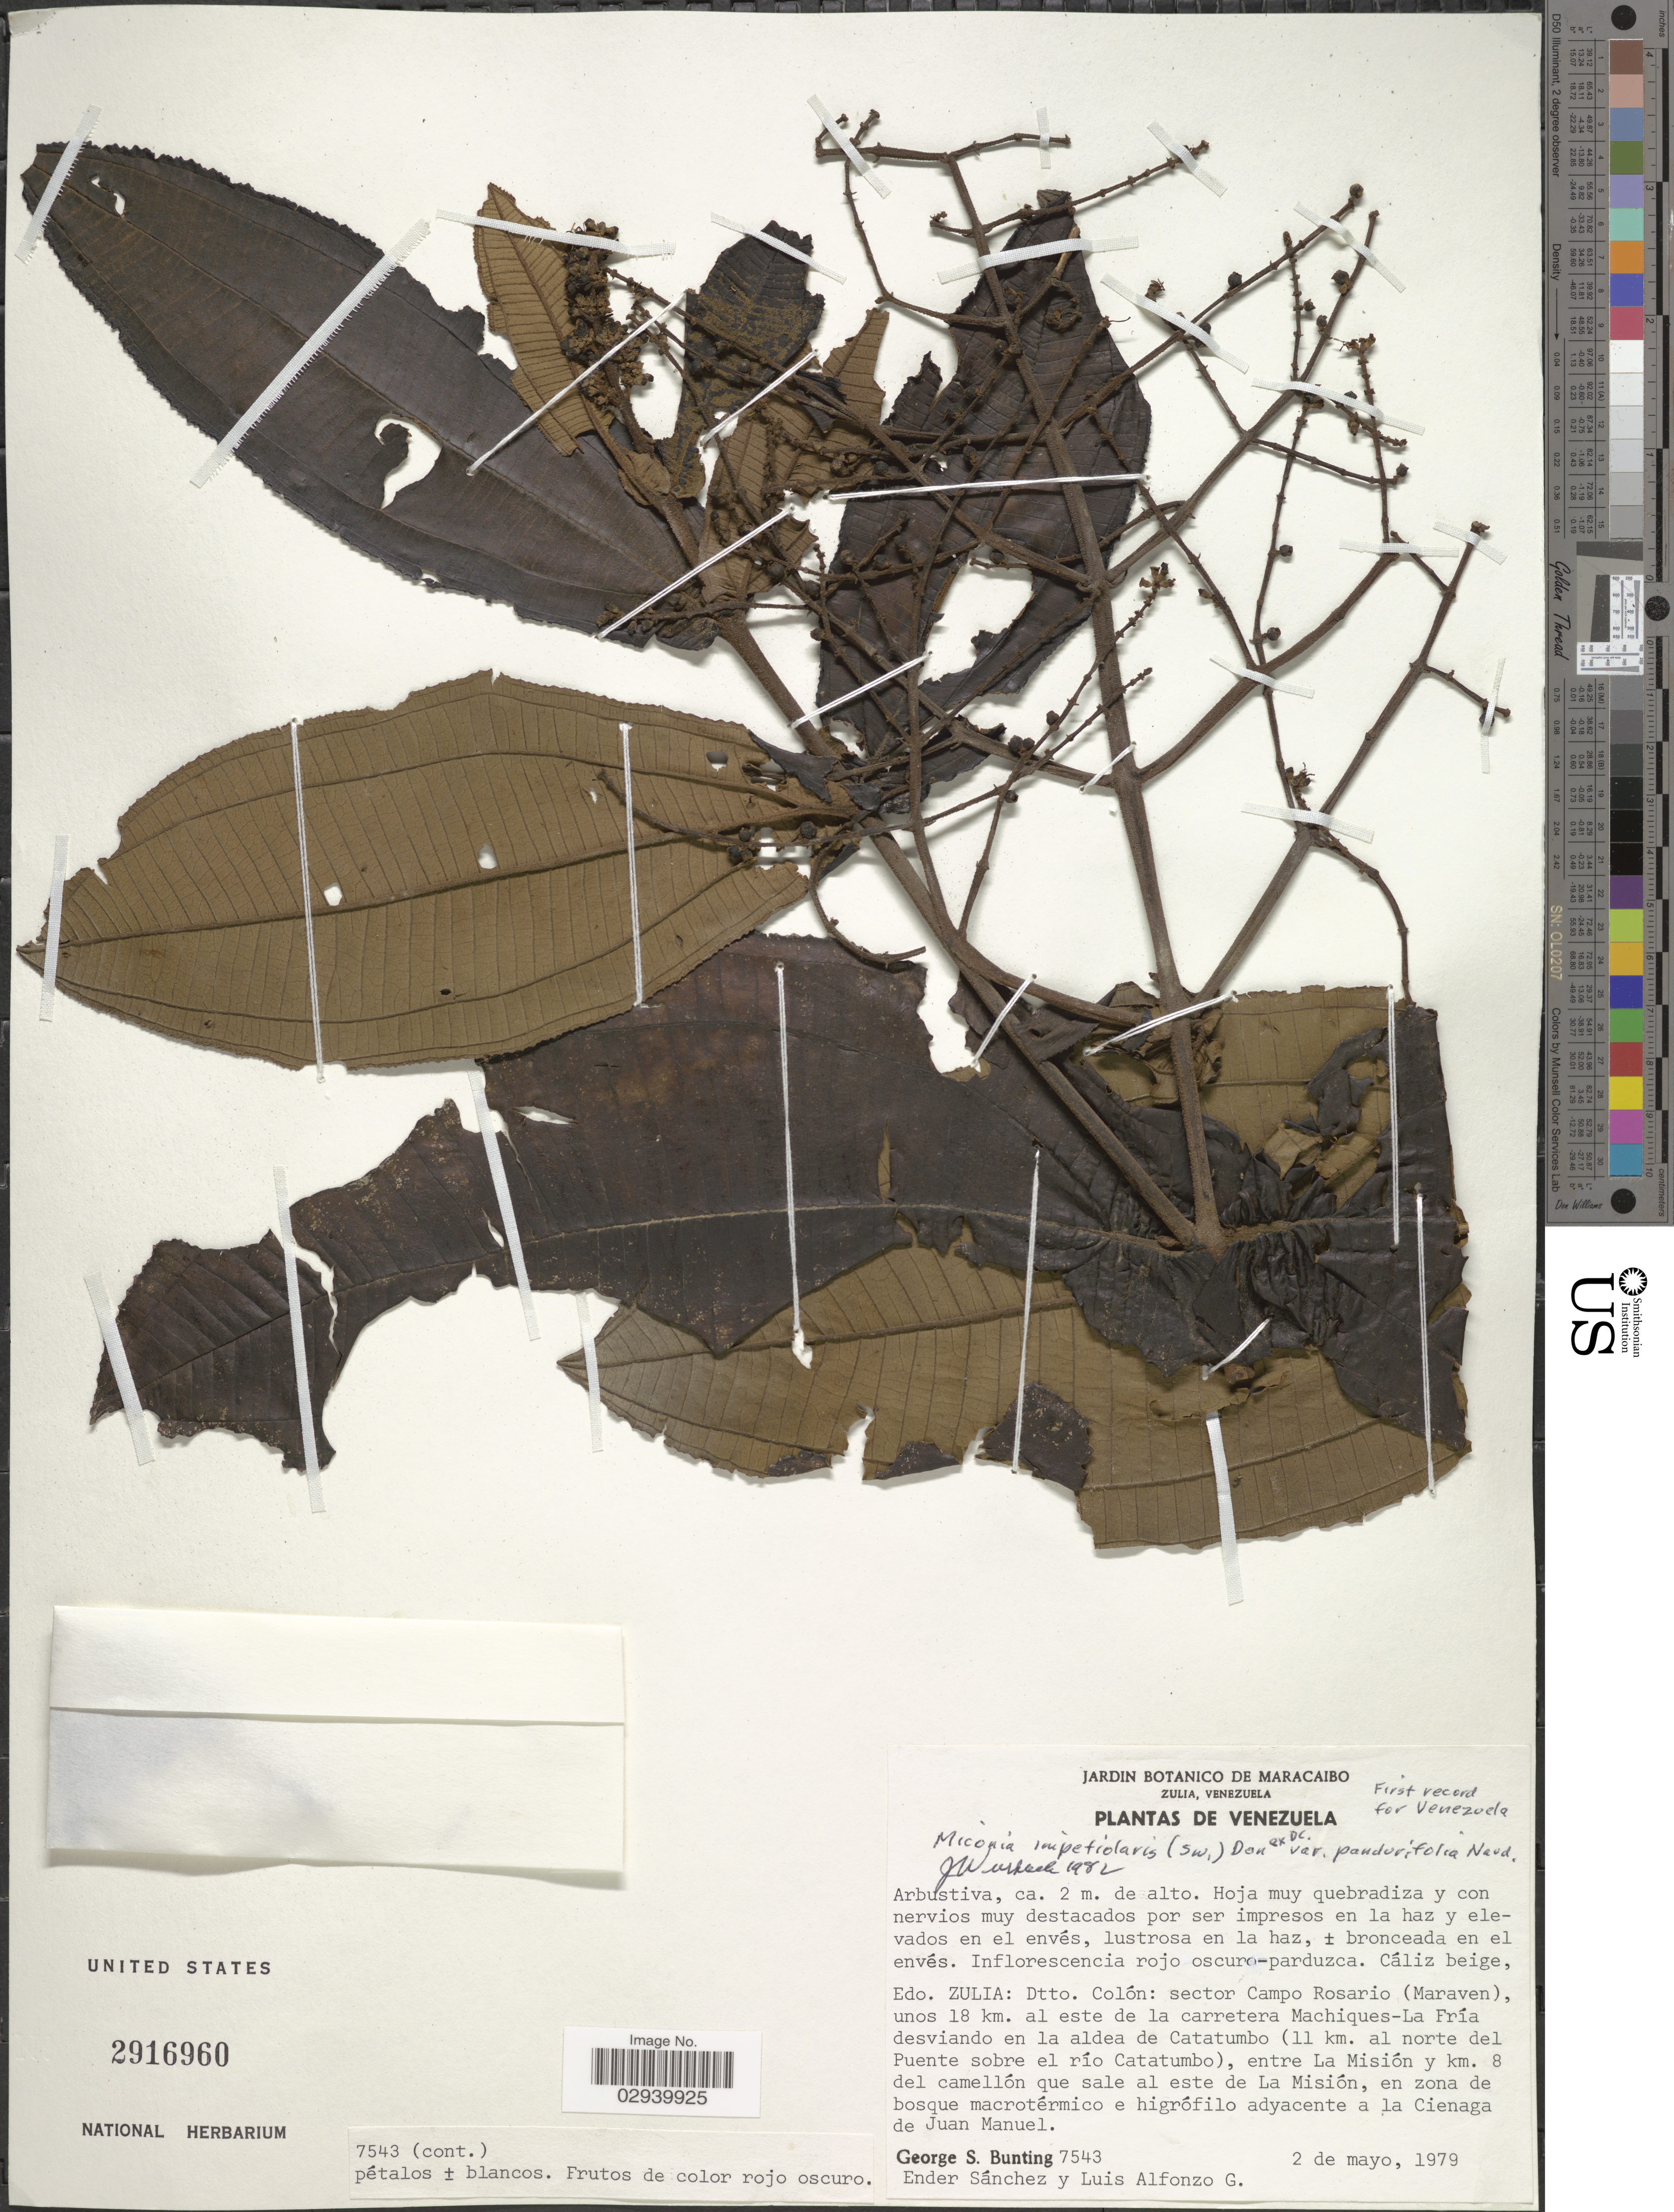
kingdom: Plantae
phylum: Tracheophyta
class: Magnoliopsida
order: Myrtales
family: Melastomataceae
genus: Miconia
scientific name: Miconia impetiolaris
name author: (Sw.) D. Don ex DC.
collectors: G. S. Bunting, E. Sanchez & L. Alfonzo G.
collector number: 7543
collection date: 1979-05-02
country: Venezuela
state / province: Zulia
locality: Edo. Zulia: Dtto. Colón: sector Campo Rosario (Maravan), unos 18 km. al este de la carretera Machiques-La Fría desviando en la aldea de Catatumbo (11 km. al norte del Puente sobre el río Catatumbo), entre La Misión y km. 8 del camellón que sale al este de La Misión, en zona de bosque macrotérmico e higrófilo adyacente a la Cienaga de Juan Manuel.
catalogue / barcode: US 2916960